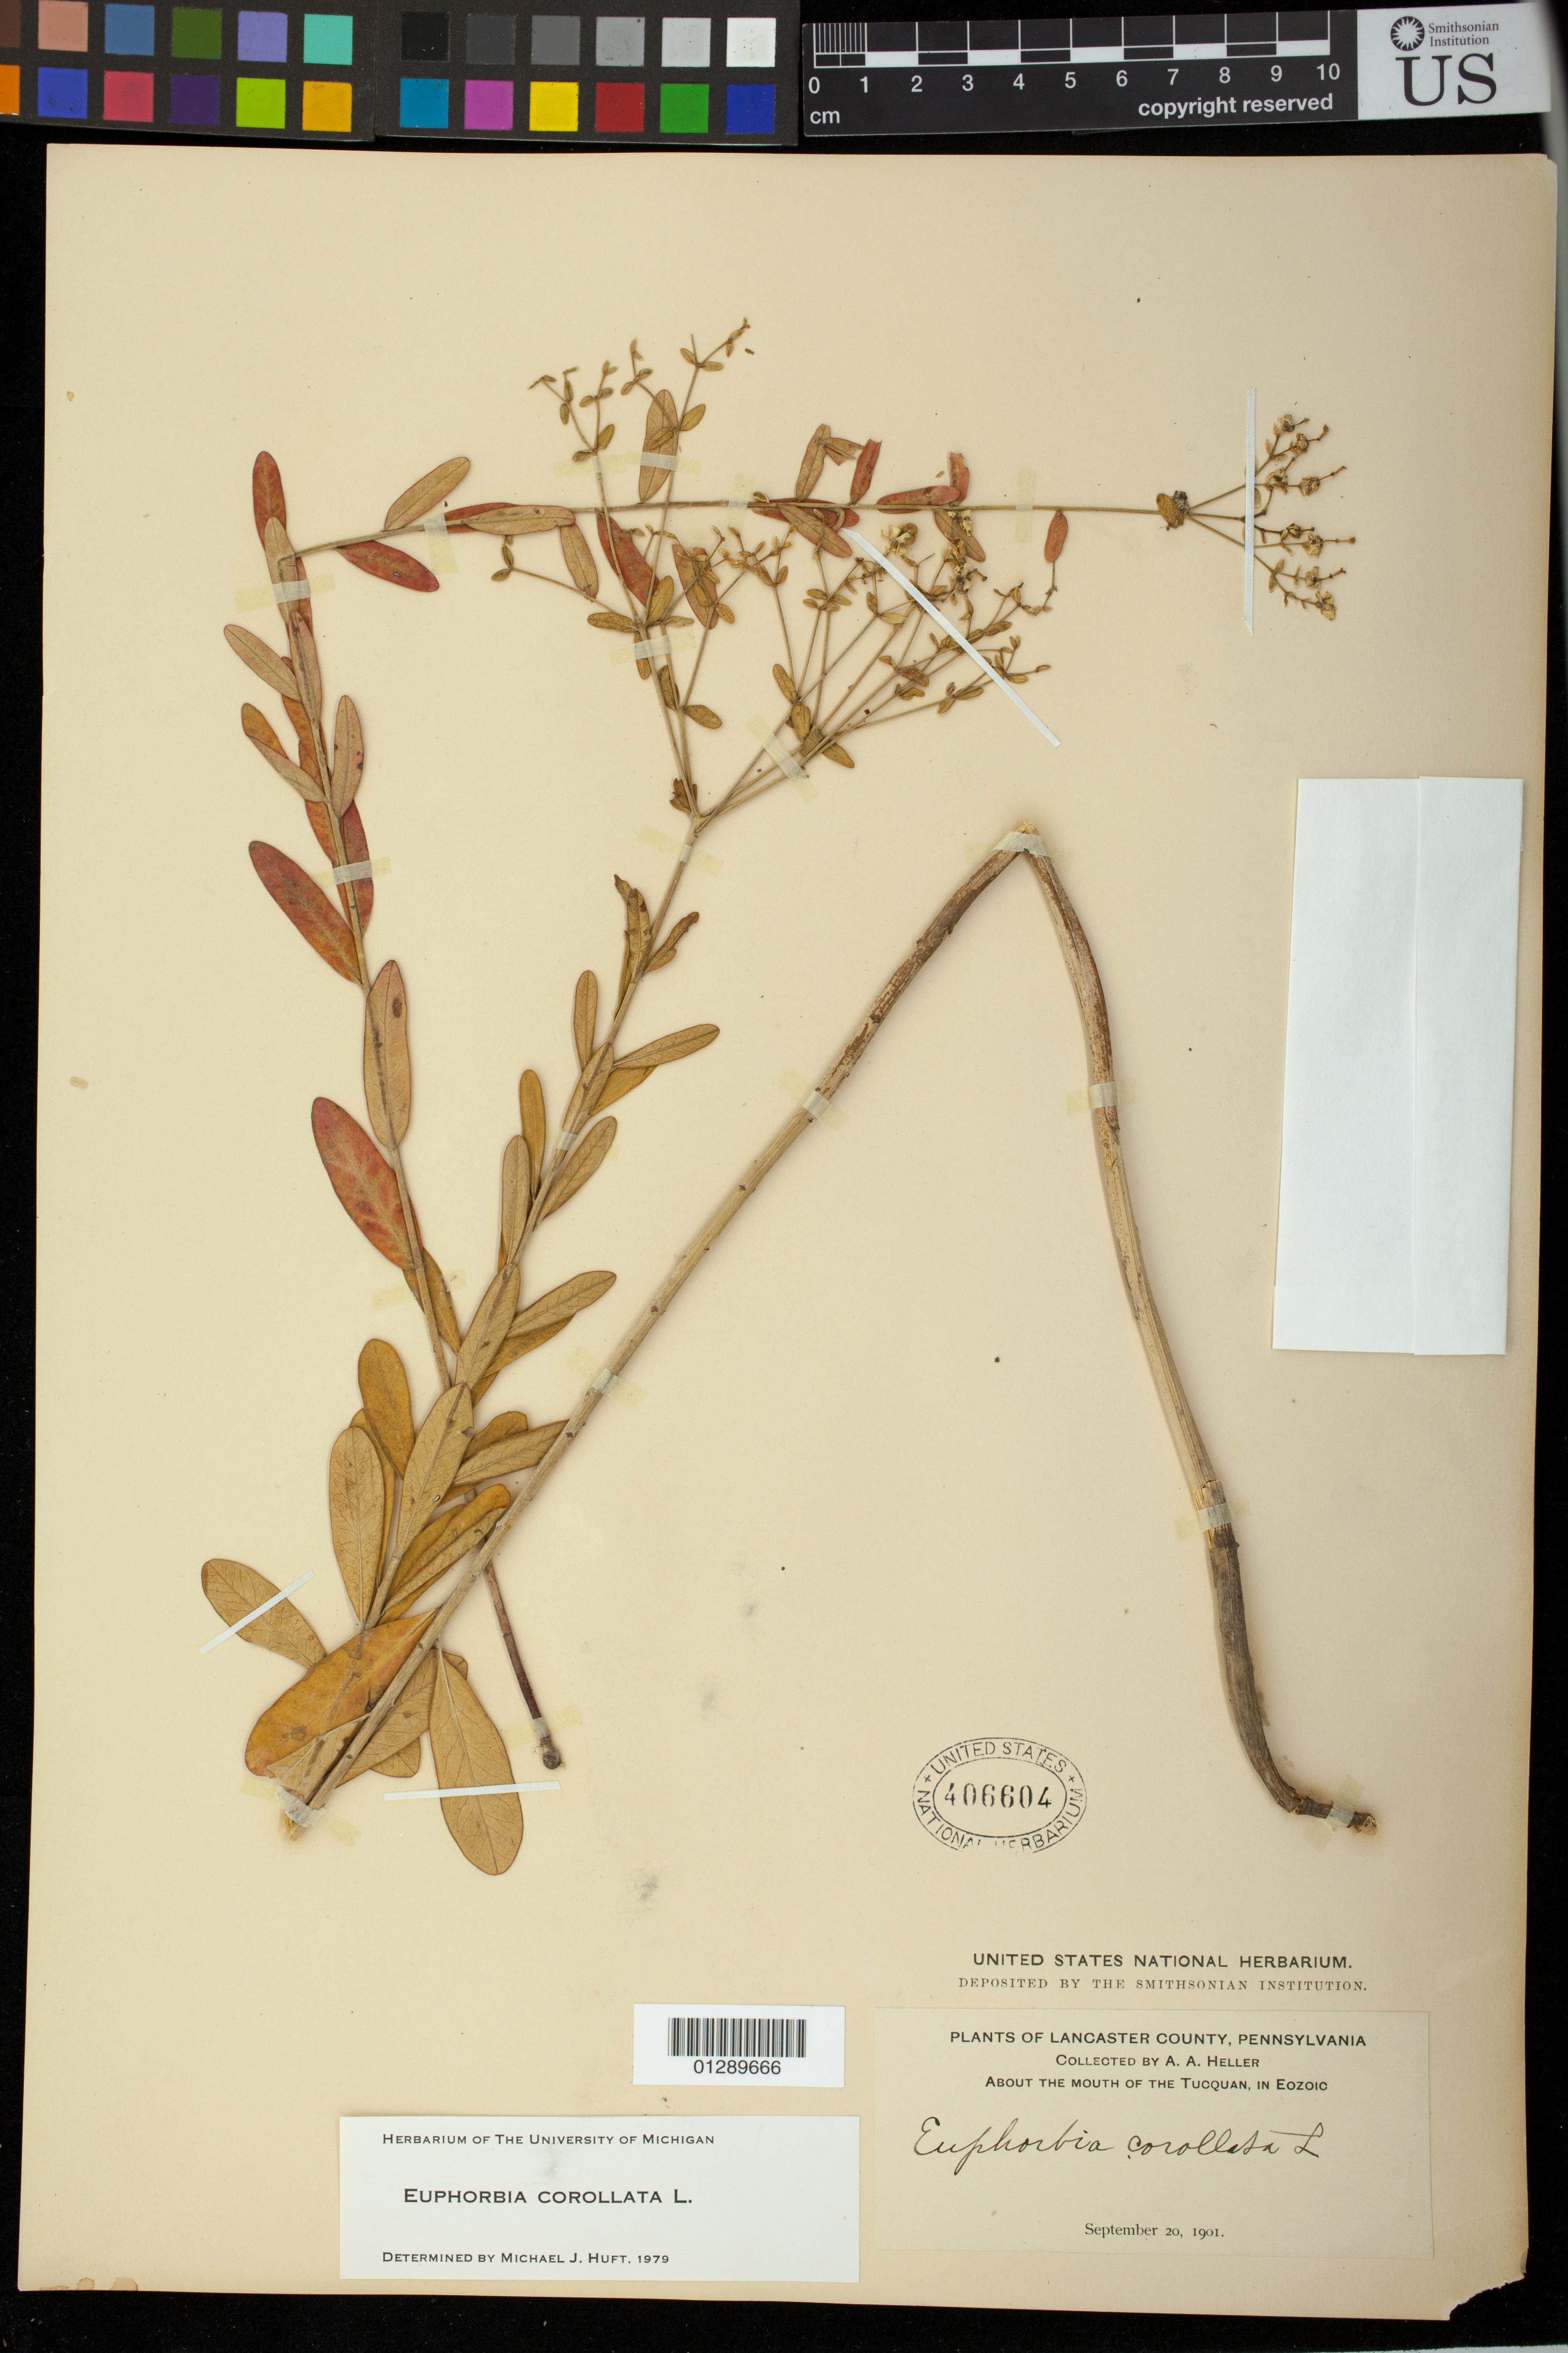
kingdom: Plantae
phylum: Tracheophyta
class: Magnoliopsida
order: Malpighiales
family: Euphorbiaceae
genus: Euphorbia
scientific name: Euphorbia corollata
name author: L.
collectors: A. A. Heller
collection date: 1901-09-20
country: United States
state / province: Pennsylvania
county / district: Lancaster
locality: About the mouth of the Tucquan, in Eozoio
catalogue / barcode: US 406604